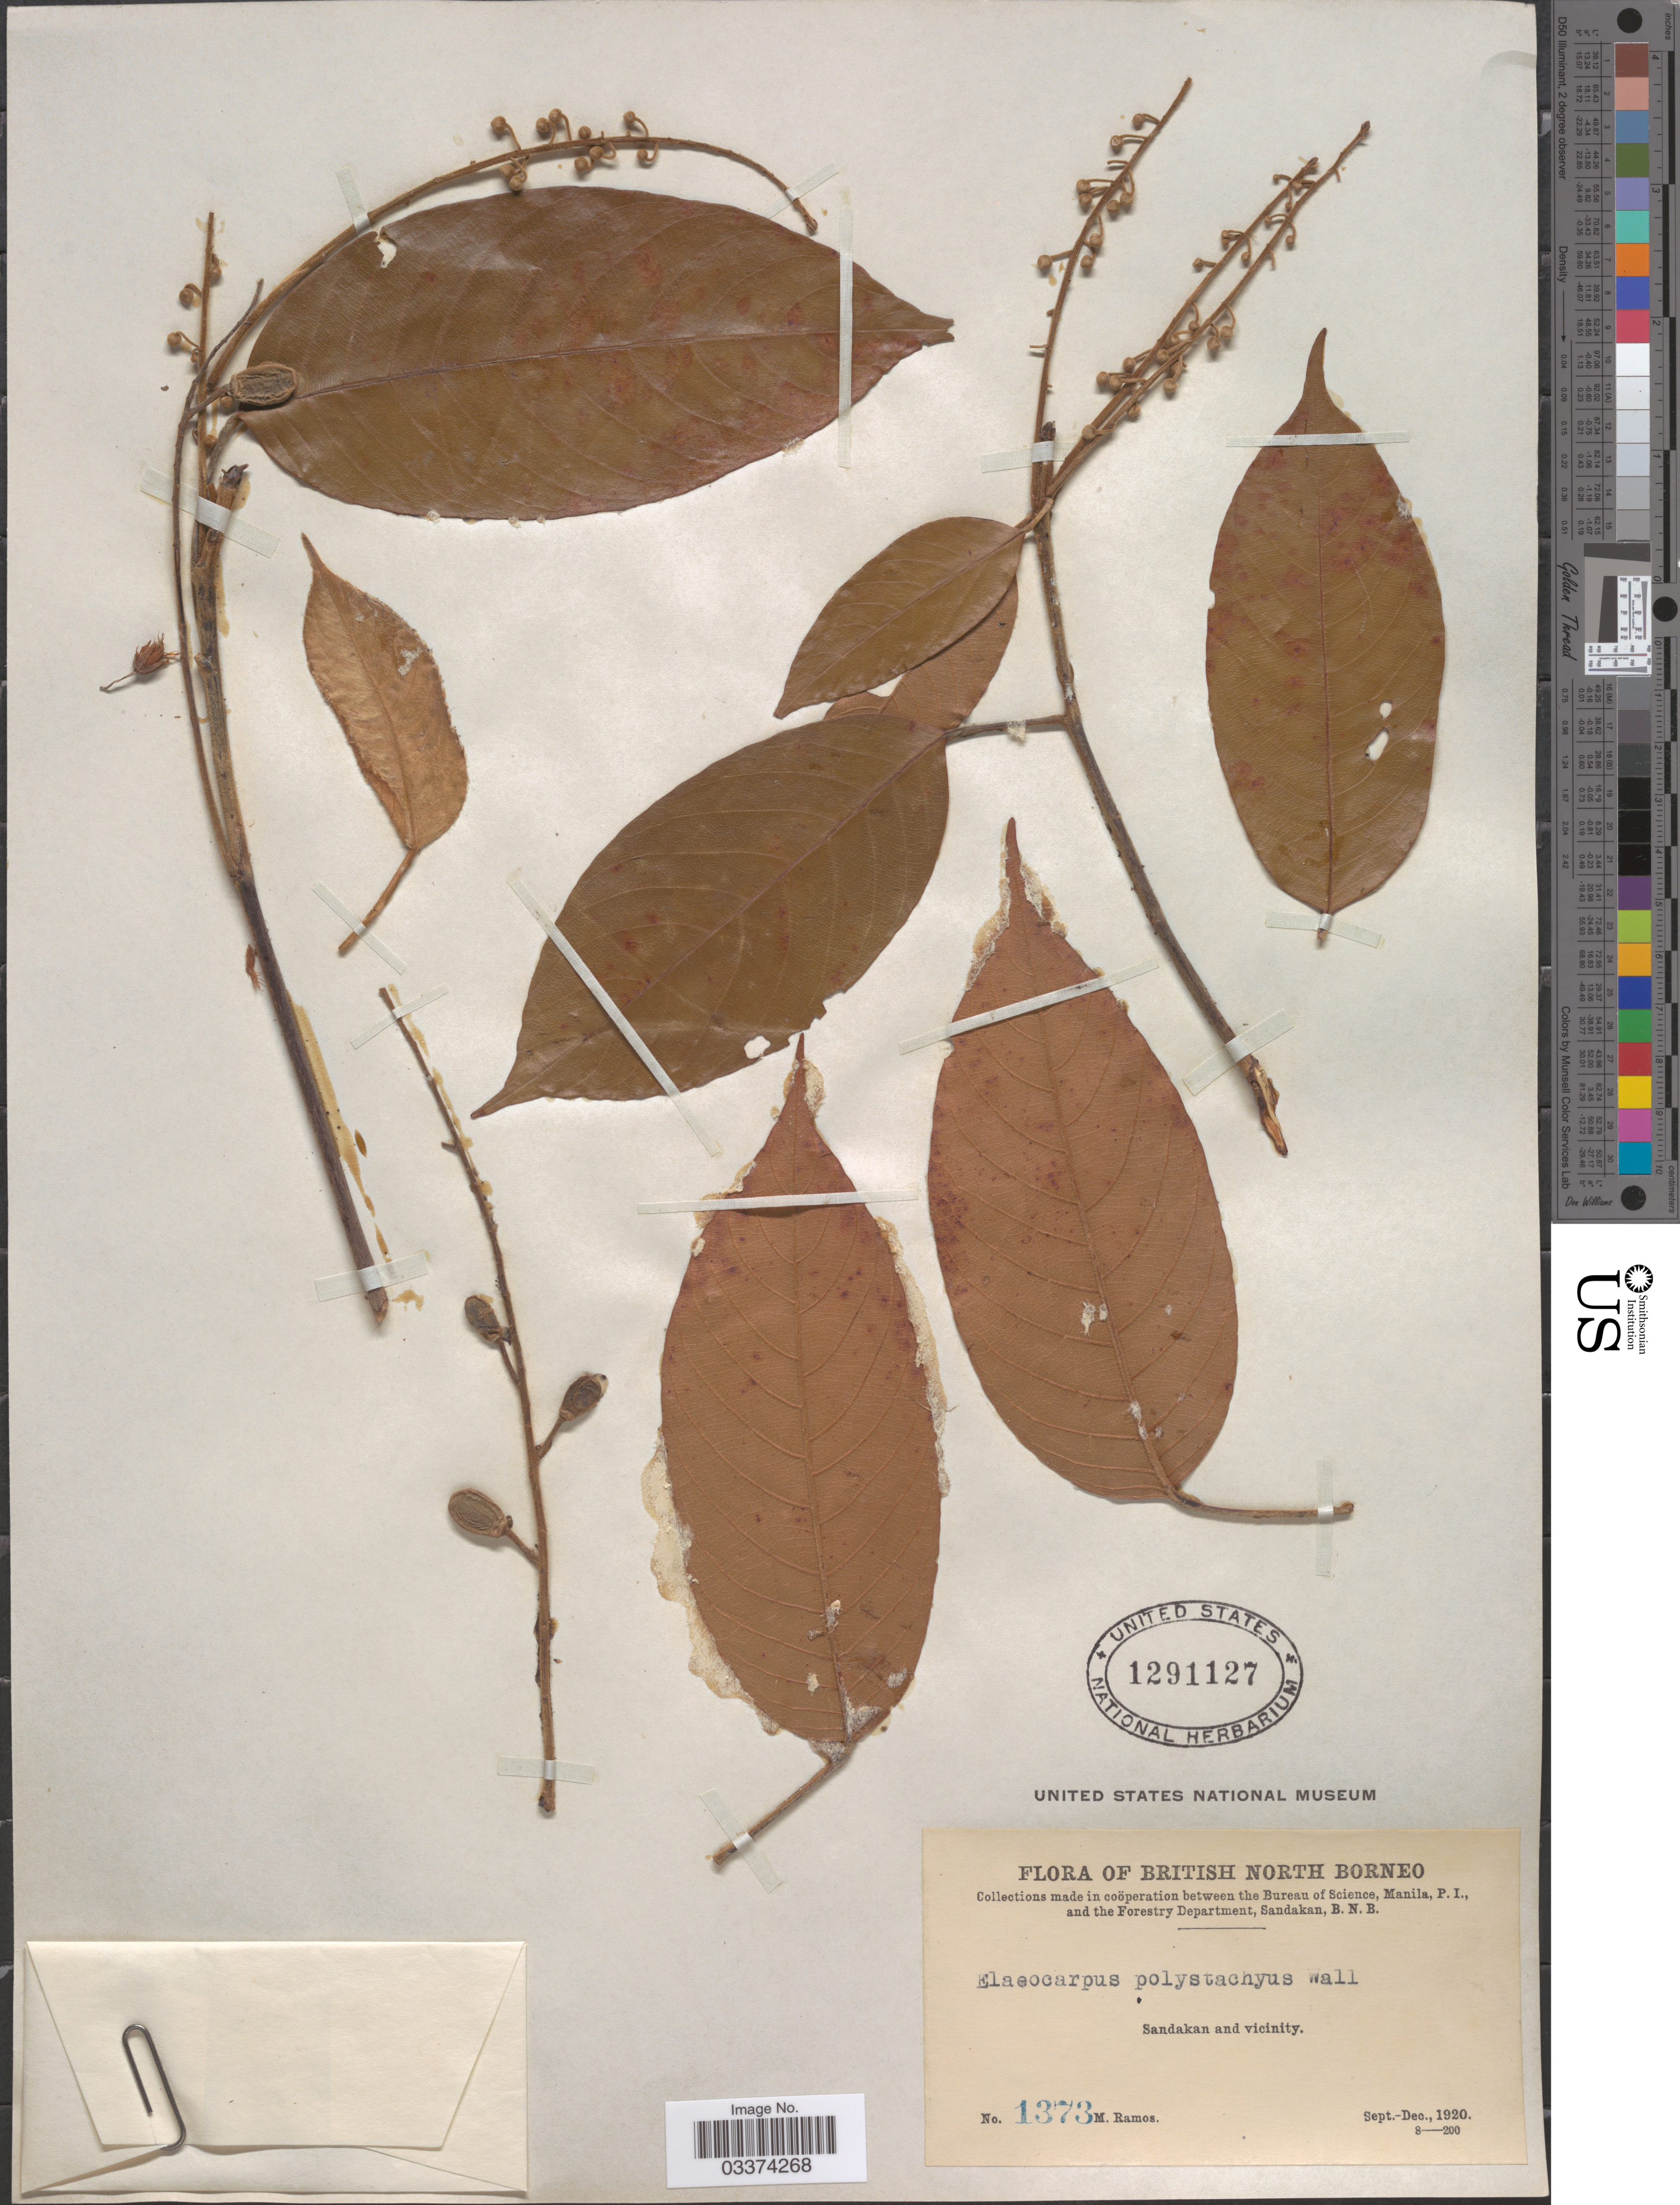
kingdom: Plantae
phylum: Tracheophyta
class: Magnoliopsida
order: Oxalidales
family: Elaeocarpaceae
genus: Elaeocarpus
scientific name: Elaeocarpus clementis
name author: Merr.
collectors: M. Ramos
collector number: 1373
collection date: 1920-09/1920-12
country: Malaysia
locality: British North Borneo. Sandakan and vicinity.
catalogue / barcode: US 1291127